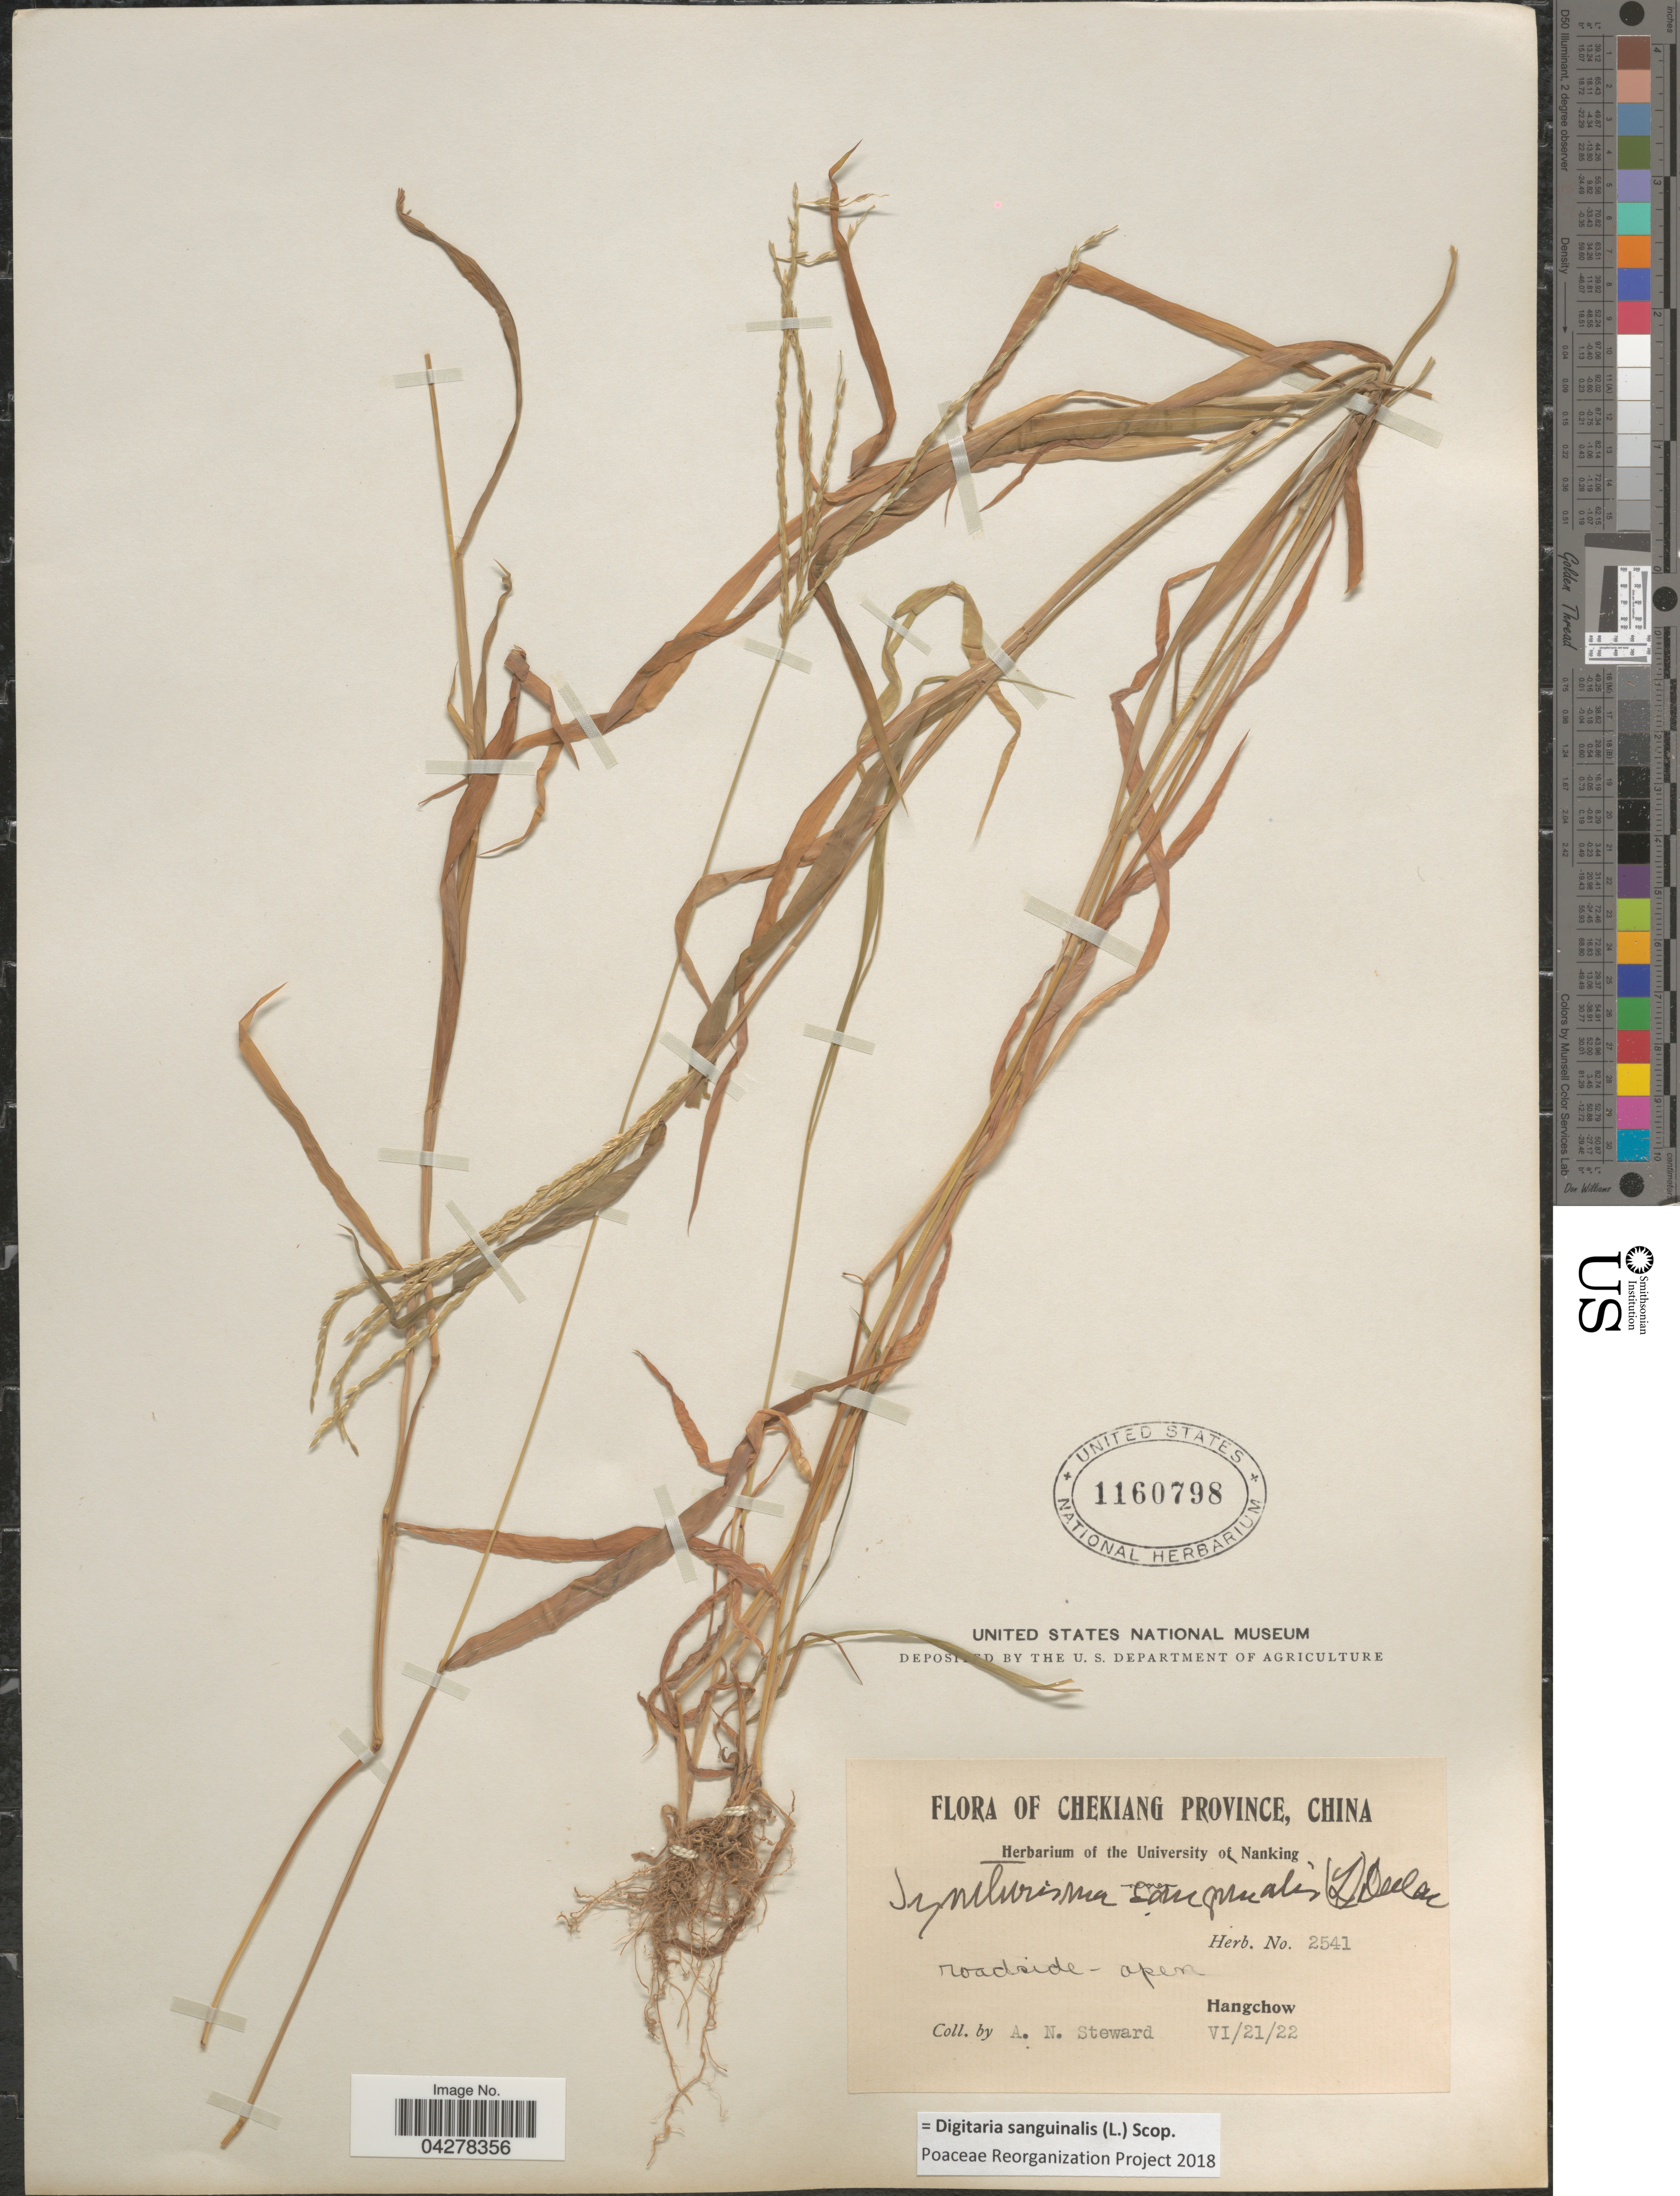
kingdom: Plantae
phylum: Tracheophyta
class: Liliopsida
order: Poales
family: Poaceae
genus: Digitaria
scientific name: Digitaria sanguinalis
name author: (L.) Scop.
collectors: A. N. Steward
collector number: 2541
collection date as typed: Transcribed d/m/y: 21/6/22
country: China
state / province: Zhejiang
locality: Chekiang Province. Roadside-open. Hangchow.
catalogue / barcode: US 1160798